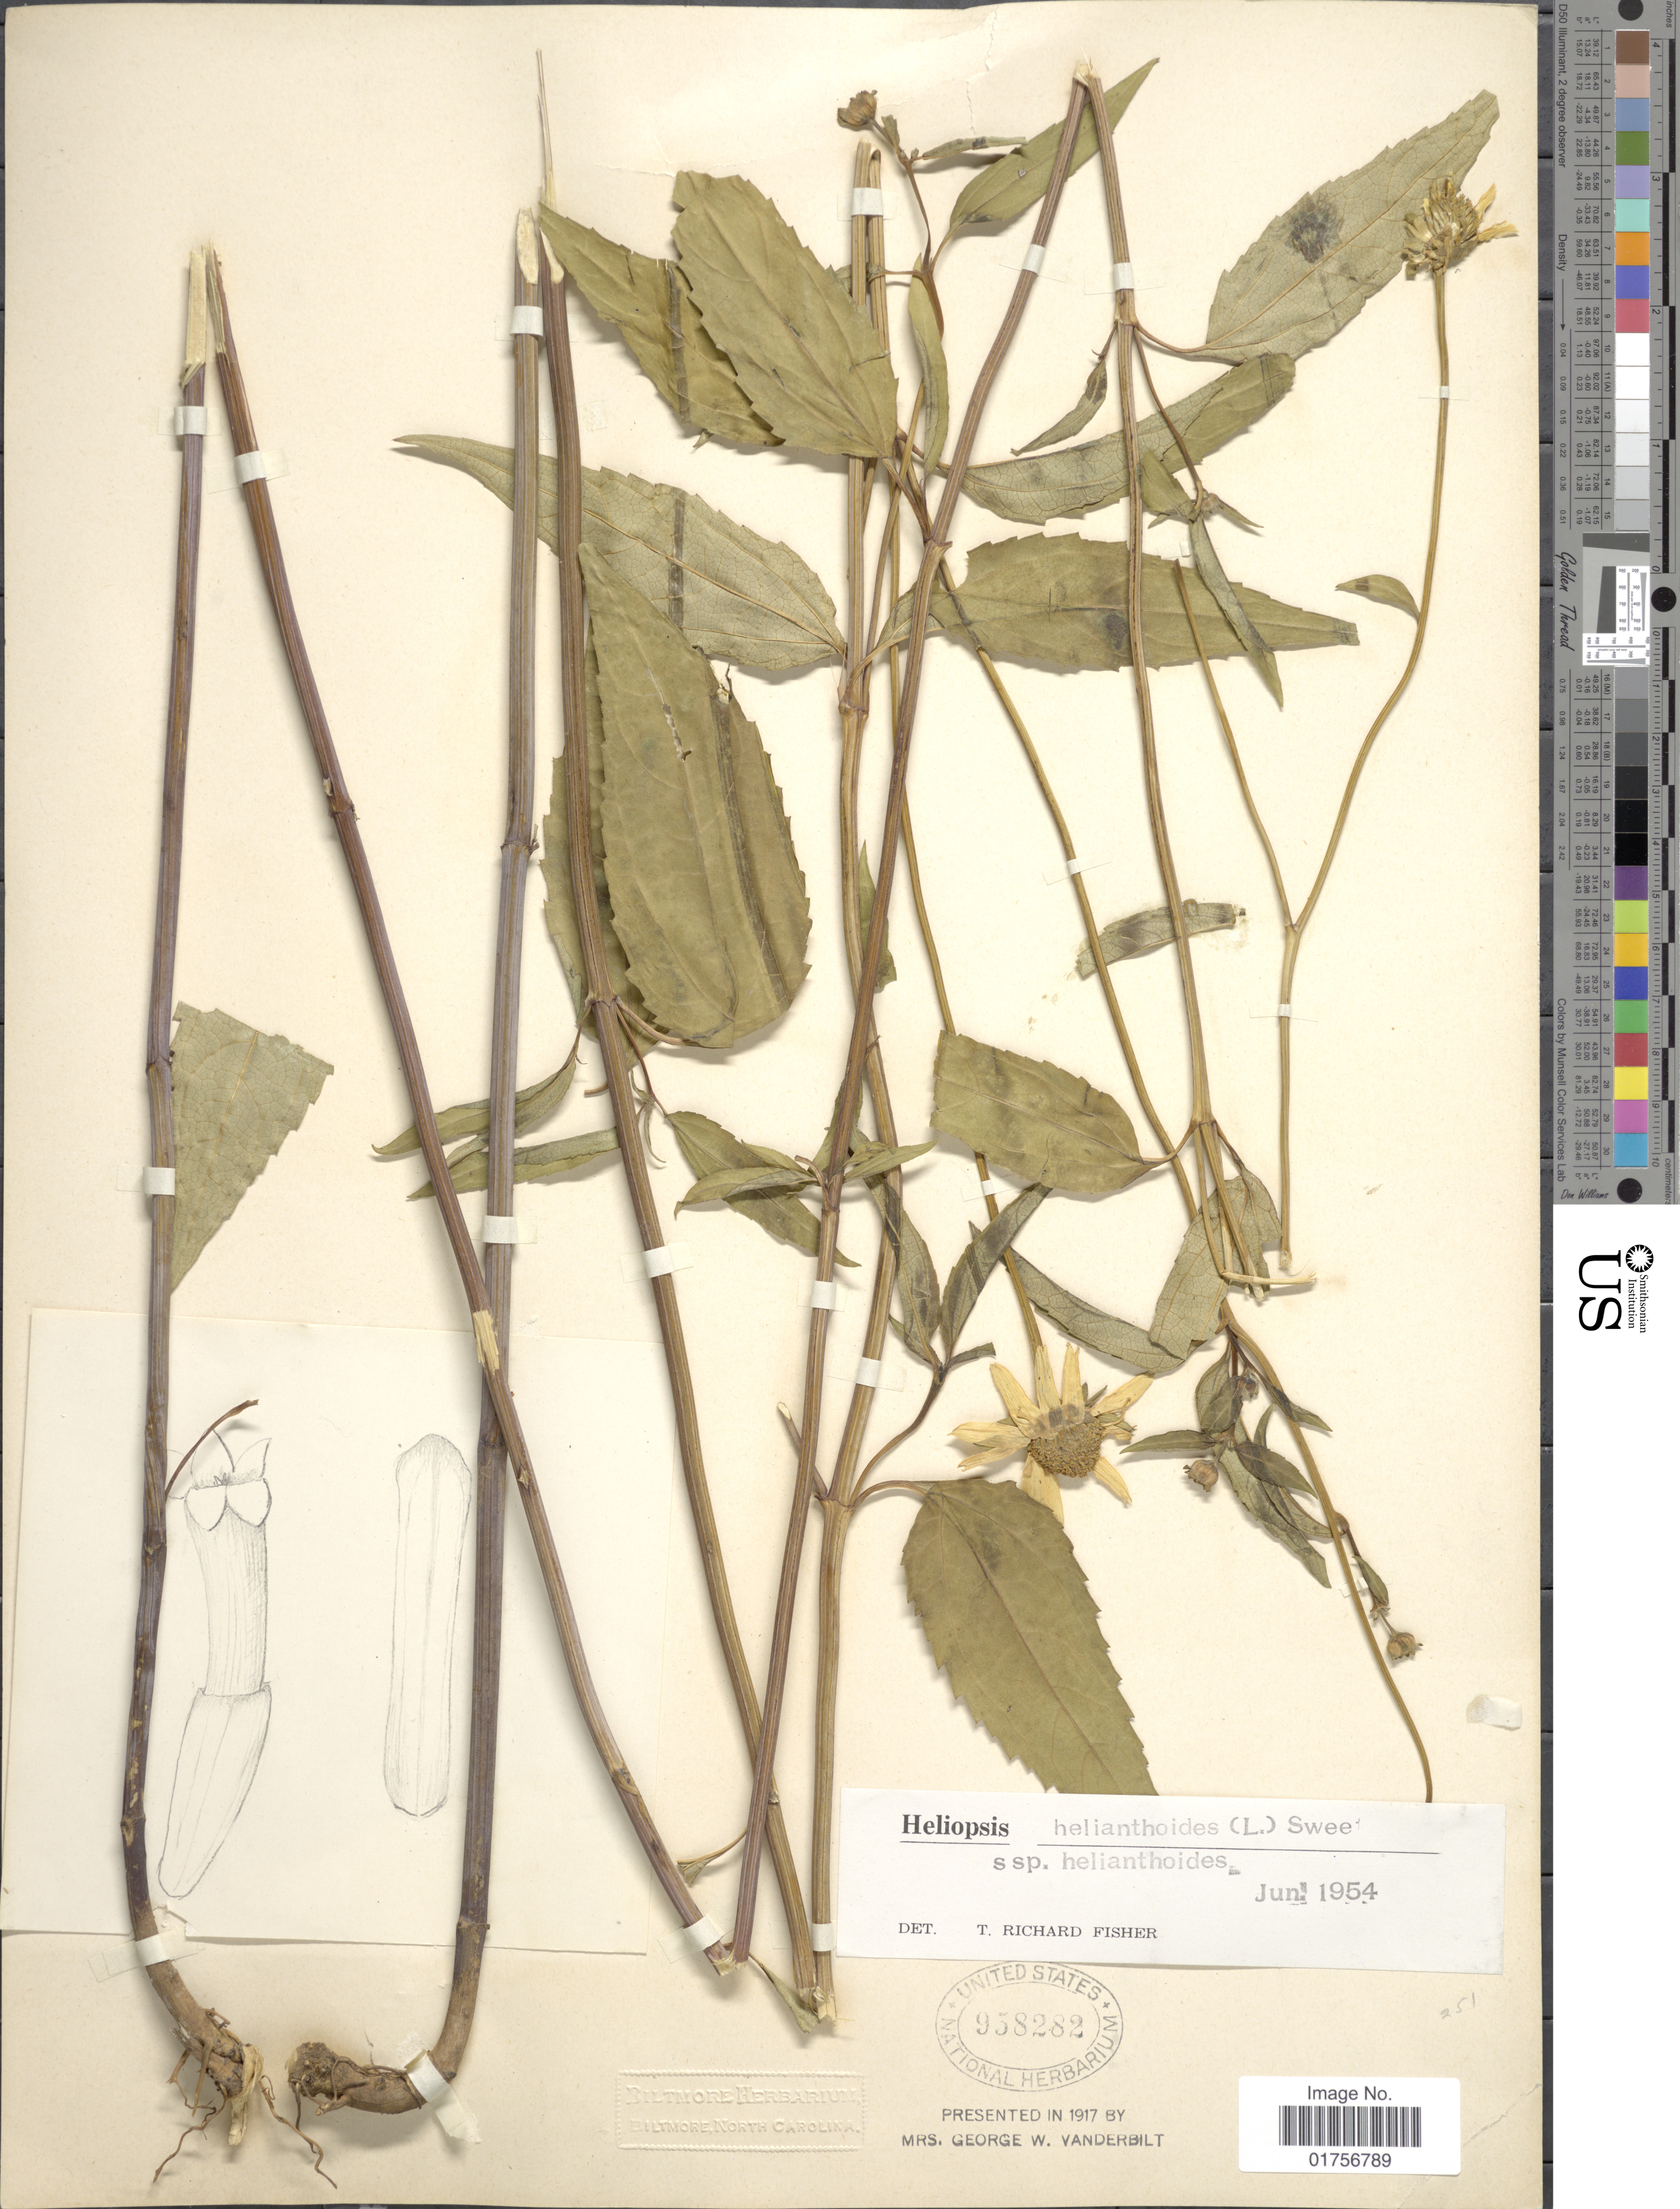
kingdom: Plantae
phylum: Tracheophyta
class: Magnoliopsida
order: Asterales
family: Asteraceae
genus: Heliopsis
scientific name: Heliopsis helianthoides subsp. helianthoides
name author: (L.) Sweet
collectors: Biltmore Herbarium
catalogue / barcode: US 958282